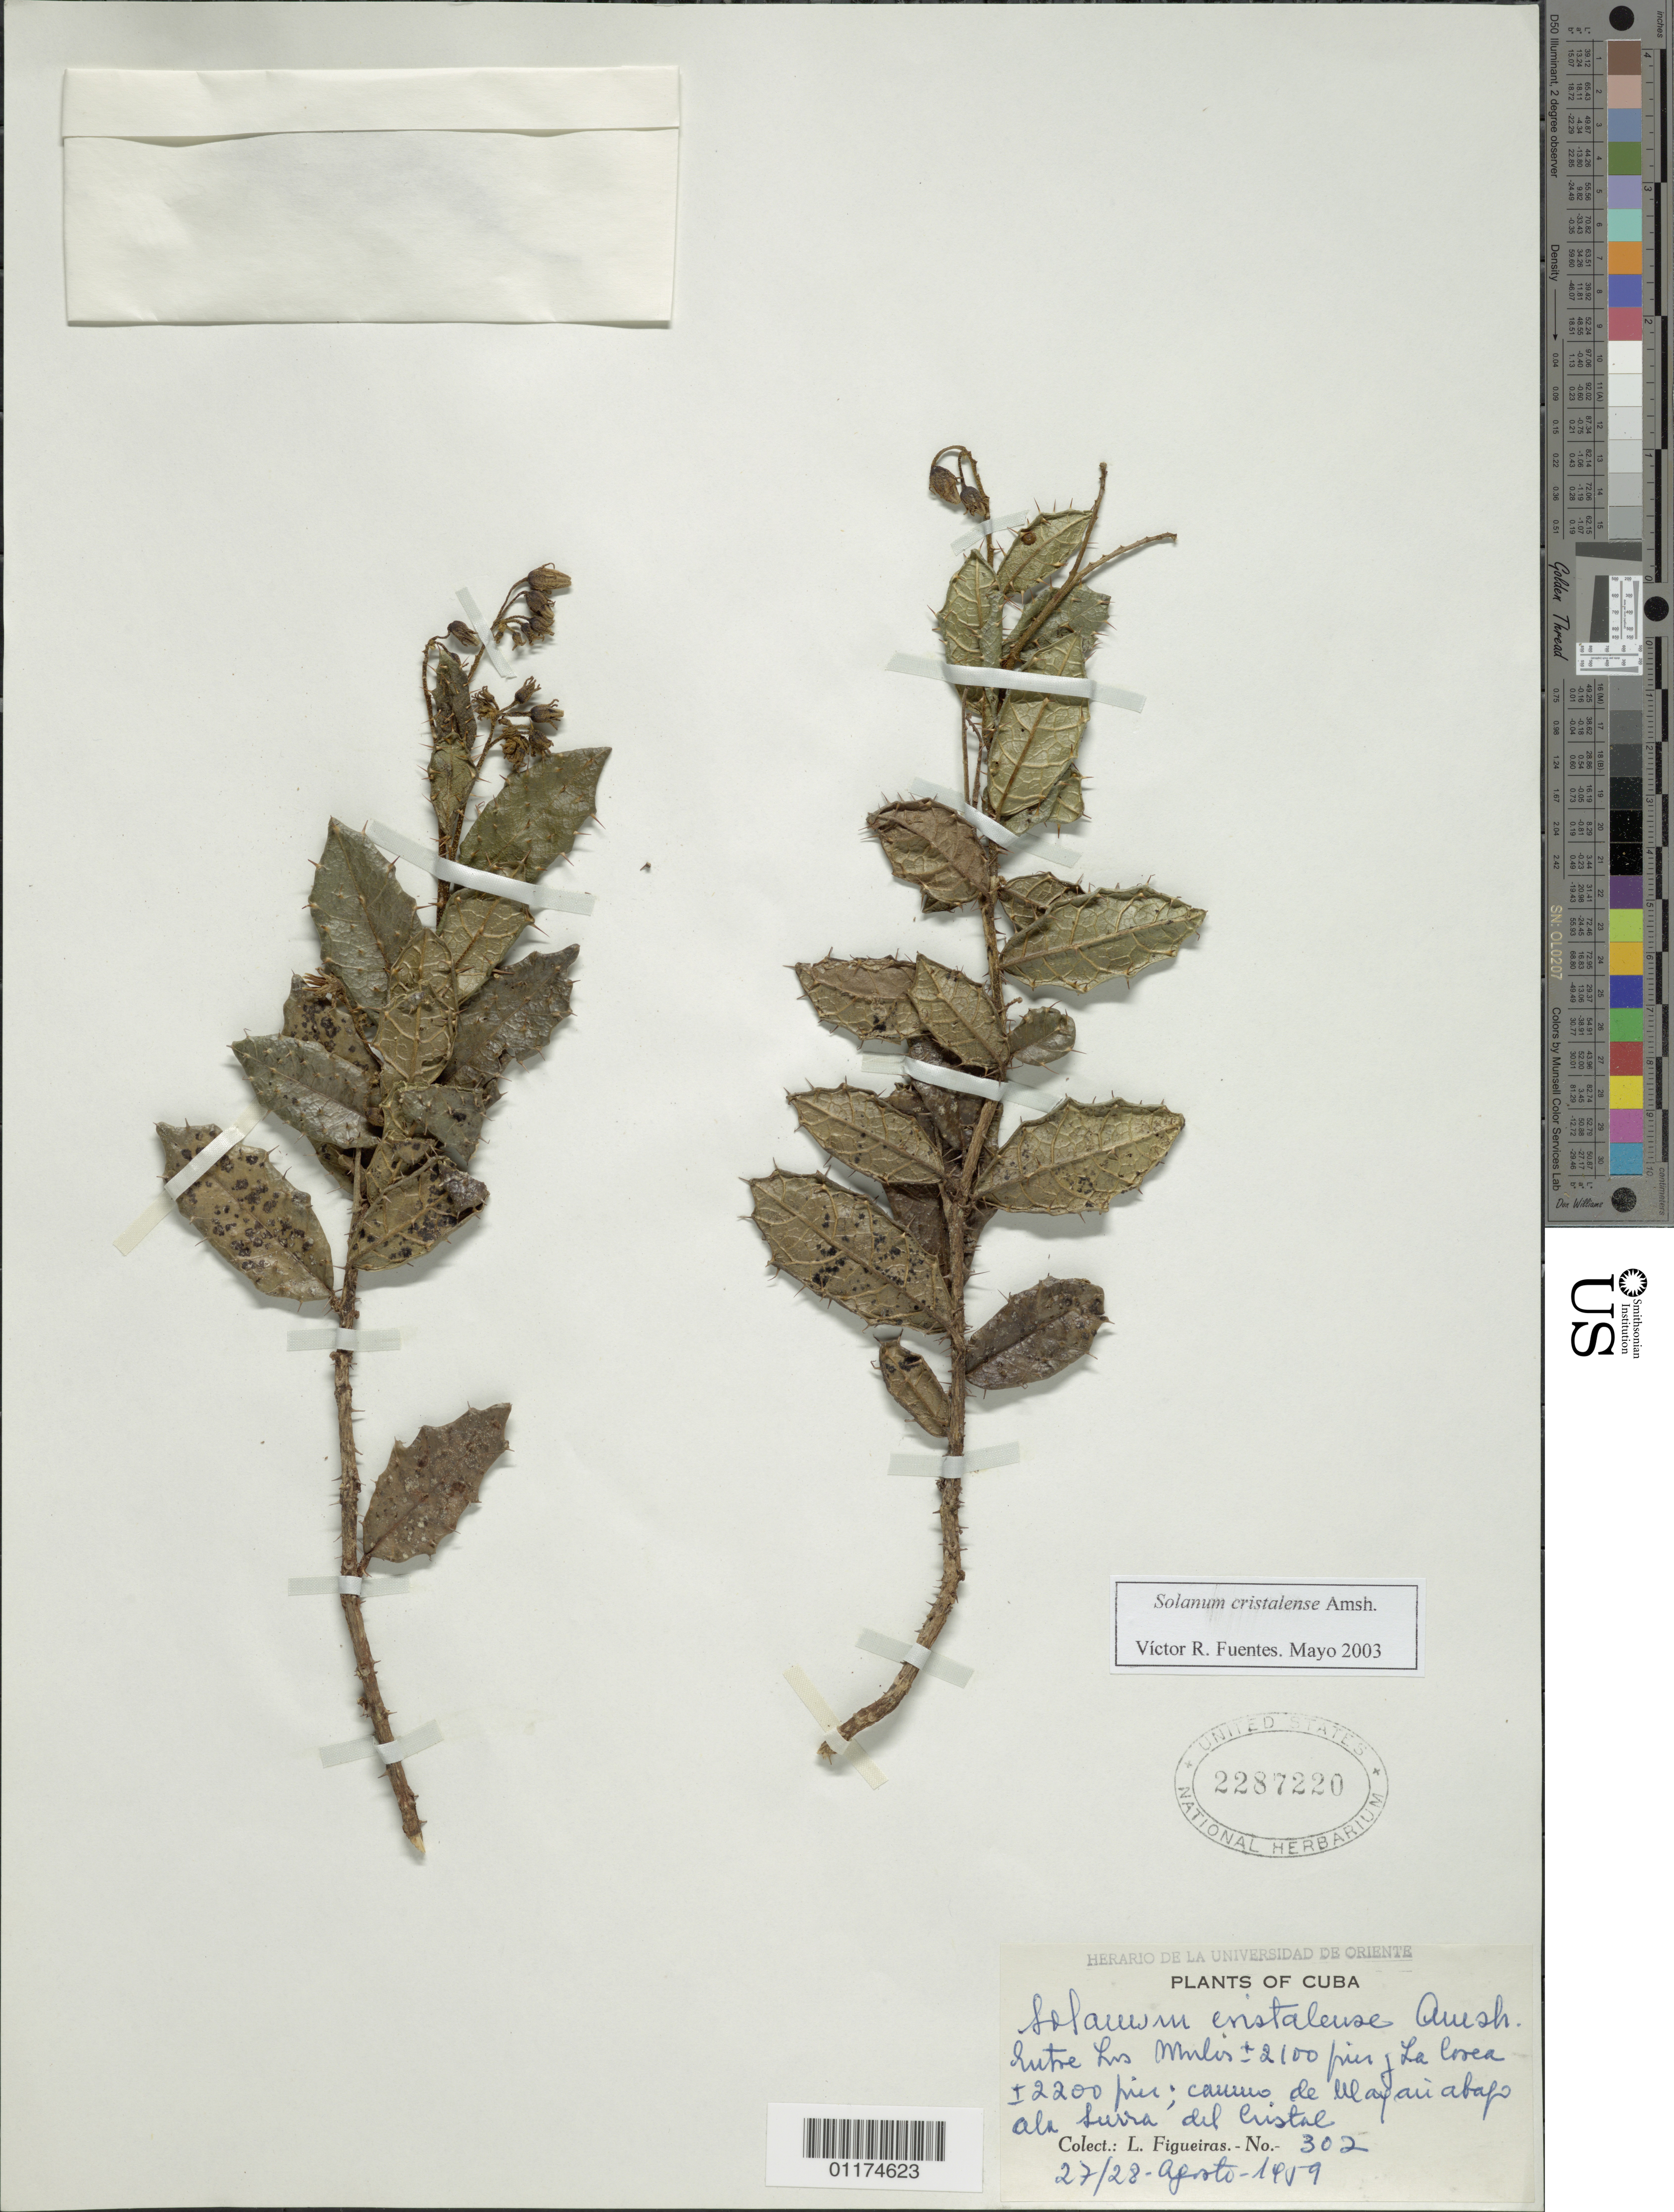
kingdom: Plantae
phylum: Tracheophyta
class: Magnoliopsida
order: Solanales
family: Solanaceae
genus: Solanum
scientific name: Solanum coelocalyx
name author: Alain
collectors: M. López Figueiras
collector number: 302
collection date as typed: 27 Aug 1959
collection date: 1959-08-27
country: Cuba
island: Cuba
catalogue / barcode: US 2287220